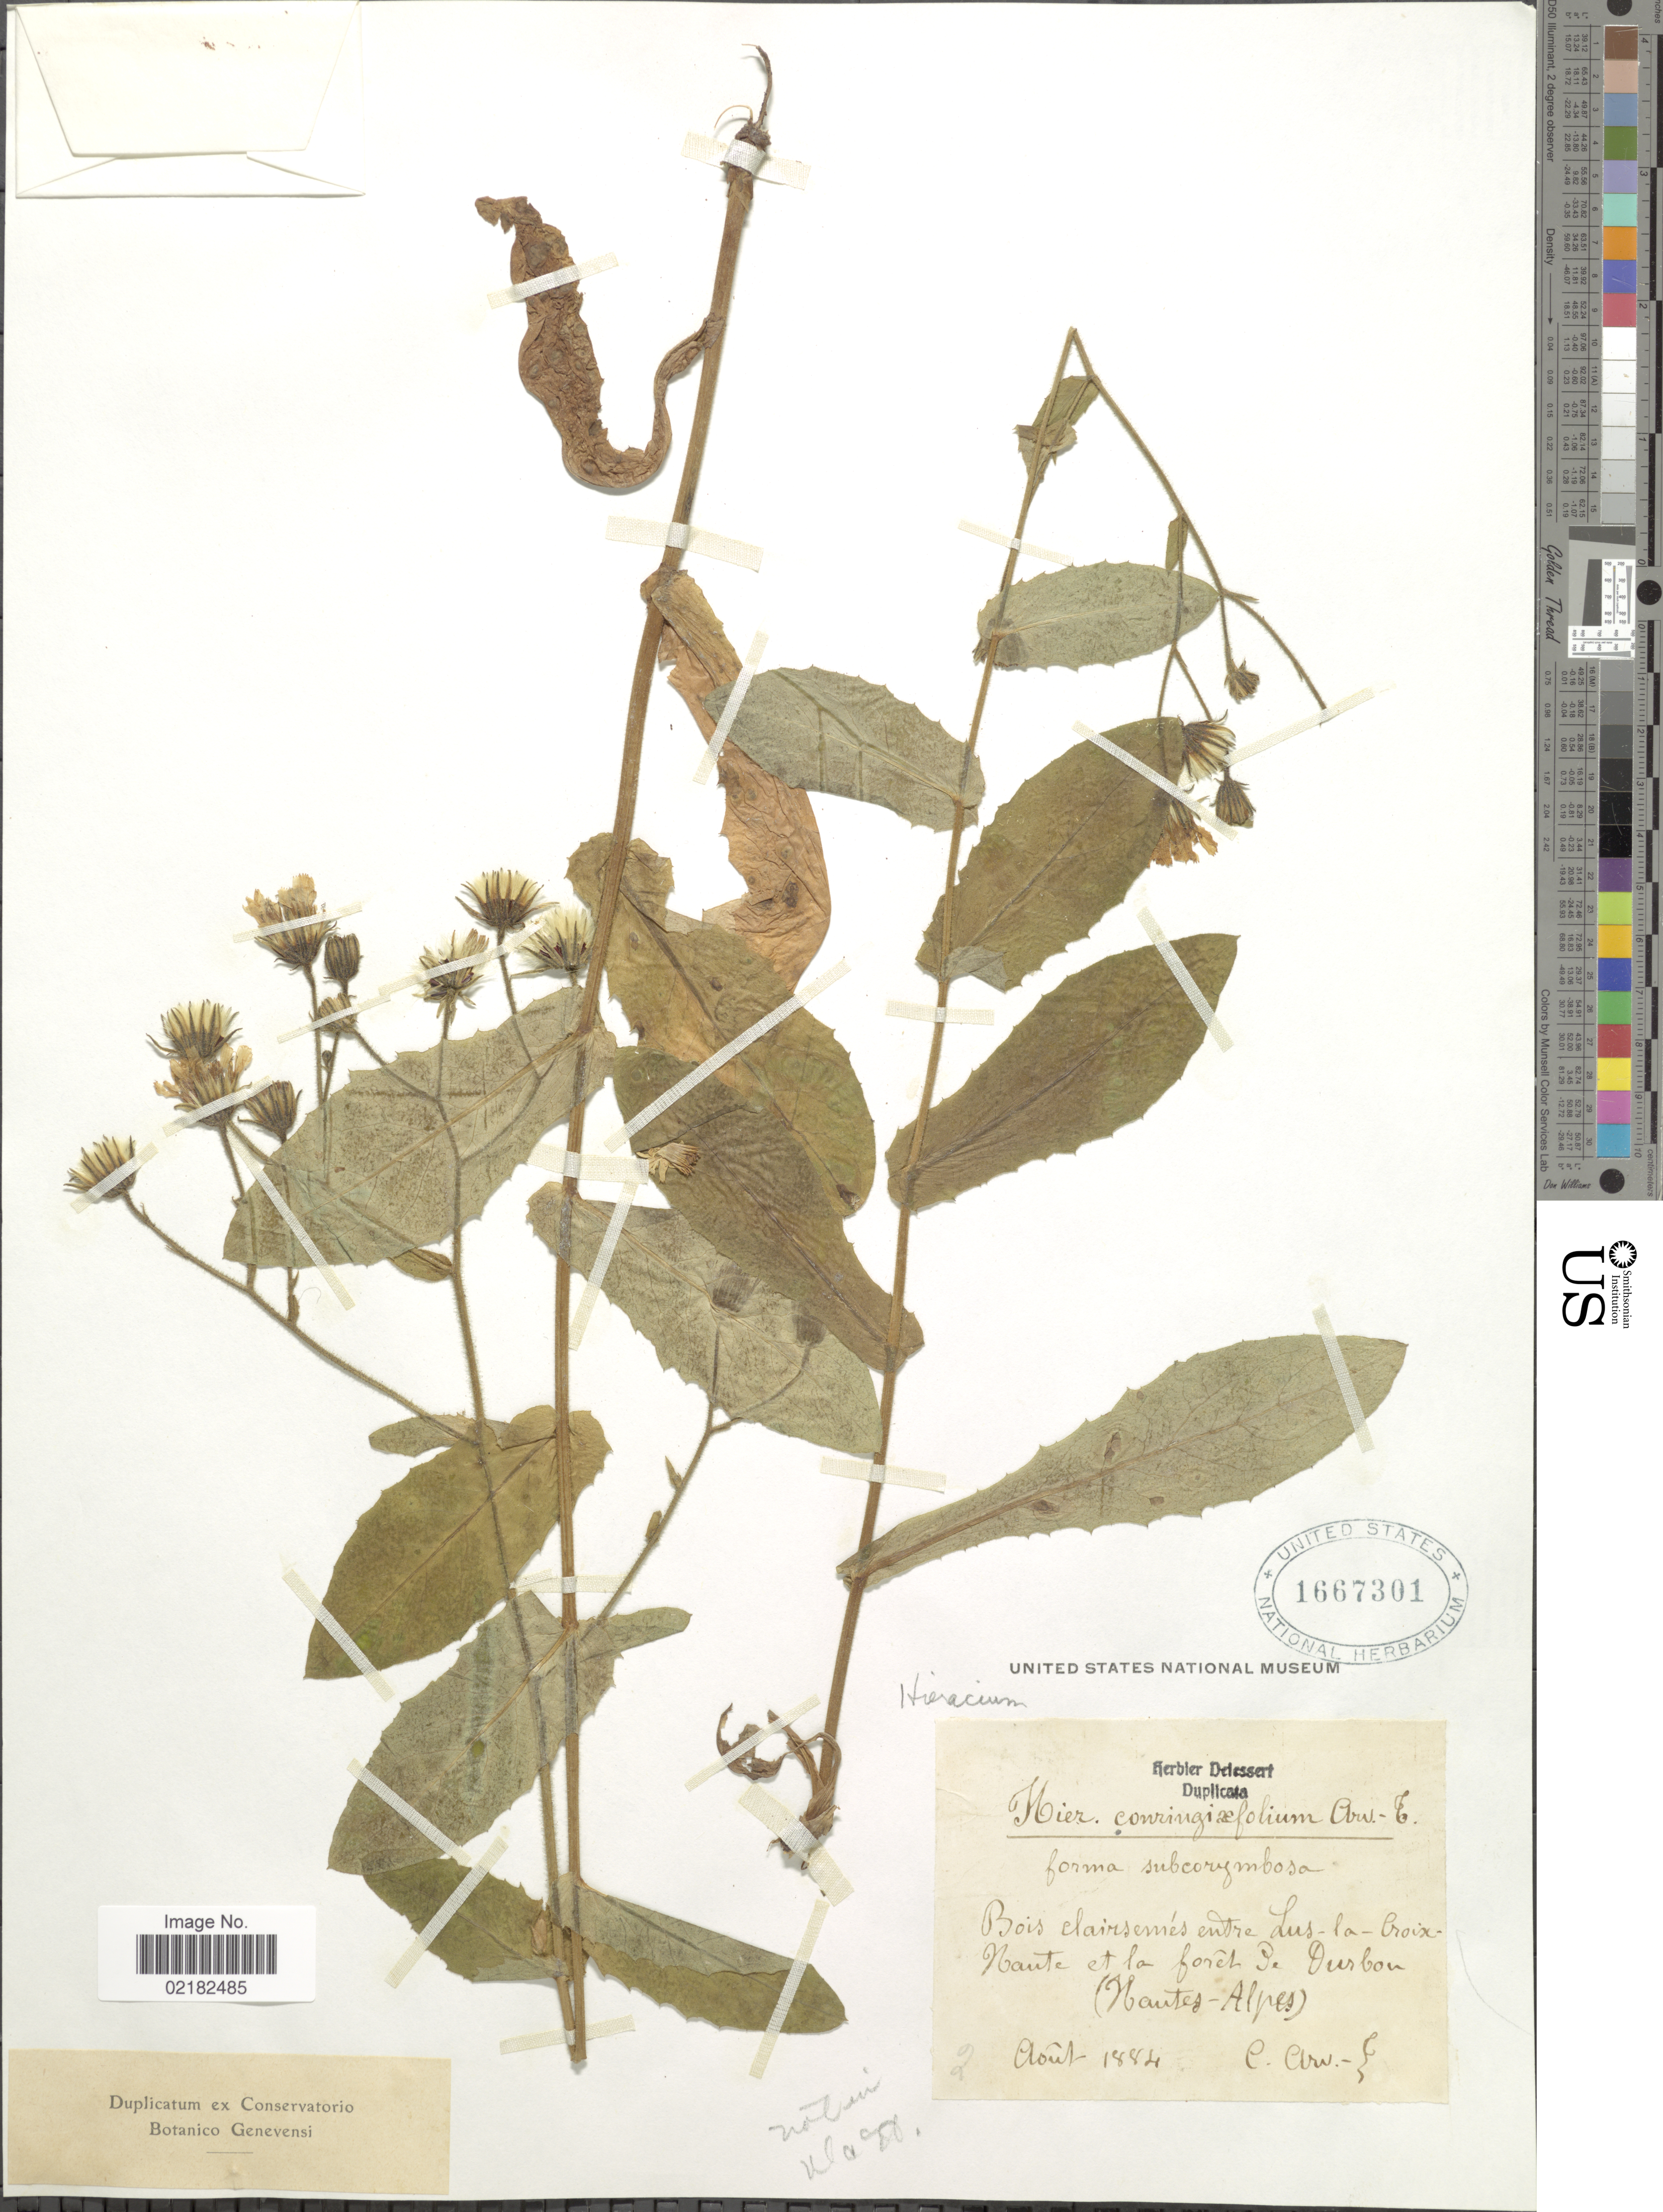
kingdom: Plantae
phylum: Tracheophyta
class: Magnoliopsida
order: Asterales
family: Asteraceae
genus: Hieracium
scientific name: Hieracium ramosissimum subsp. conringiifolium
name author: (Arvet-Touvet) Zahn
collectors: C. Ari L.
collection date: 1884-08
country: France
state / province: Provence-Alpes-Côte d'Azur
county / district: Hautes-Alpes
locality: Entre Lus-la-Croix-Haute et la foret de Durbon (Hautes-Alpes)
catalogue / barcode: US 1667301